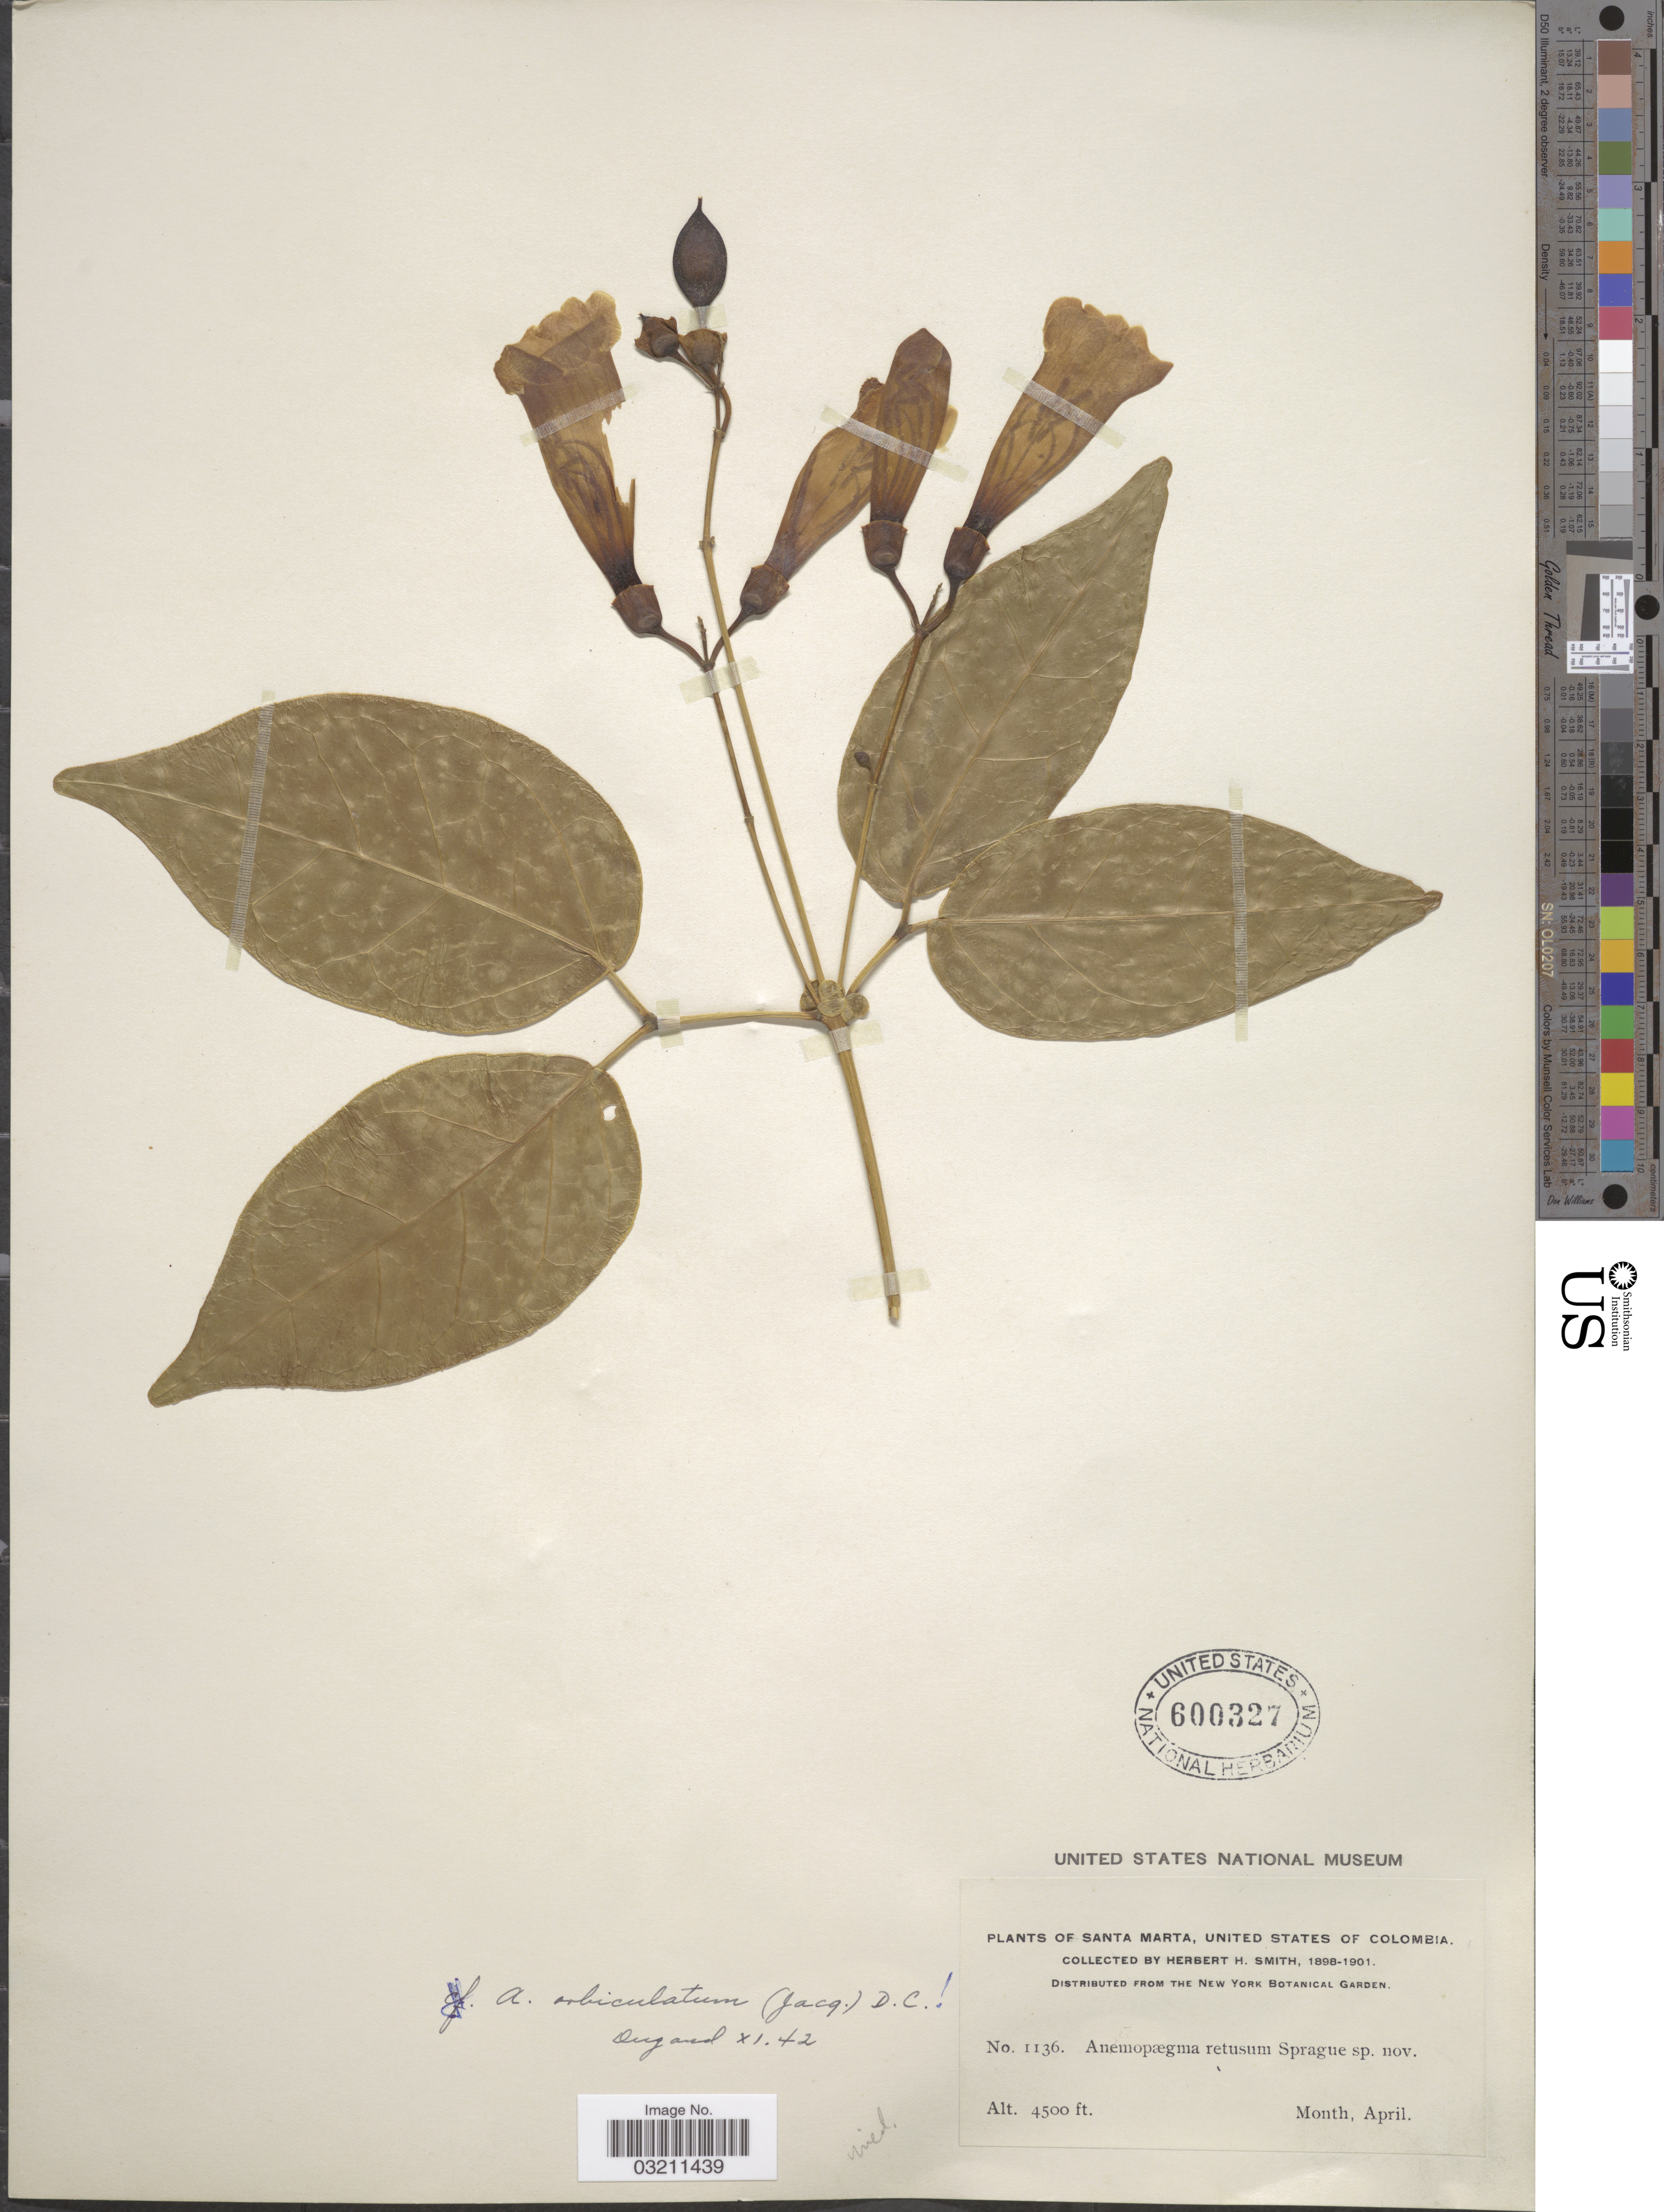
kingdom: Plantae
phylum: Tracheophyta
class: Magnoliopsida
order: Lamiales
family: Bignoniaceae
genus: Amphilophium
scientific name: Amphilophium orbiculatum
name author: (Jacq.) DC.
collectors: Herbert H. Smith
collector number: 1136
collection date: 1898-04/1901-04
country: Colombia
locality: Santa Marta, United States of Colombia.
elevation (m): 1372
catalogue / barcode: US 600327